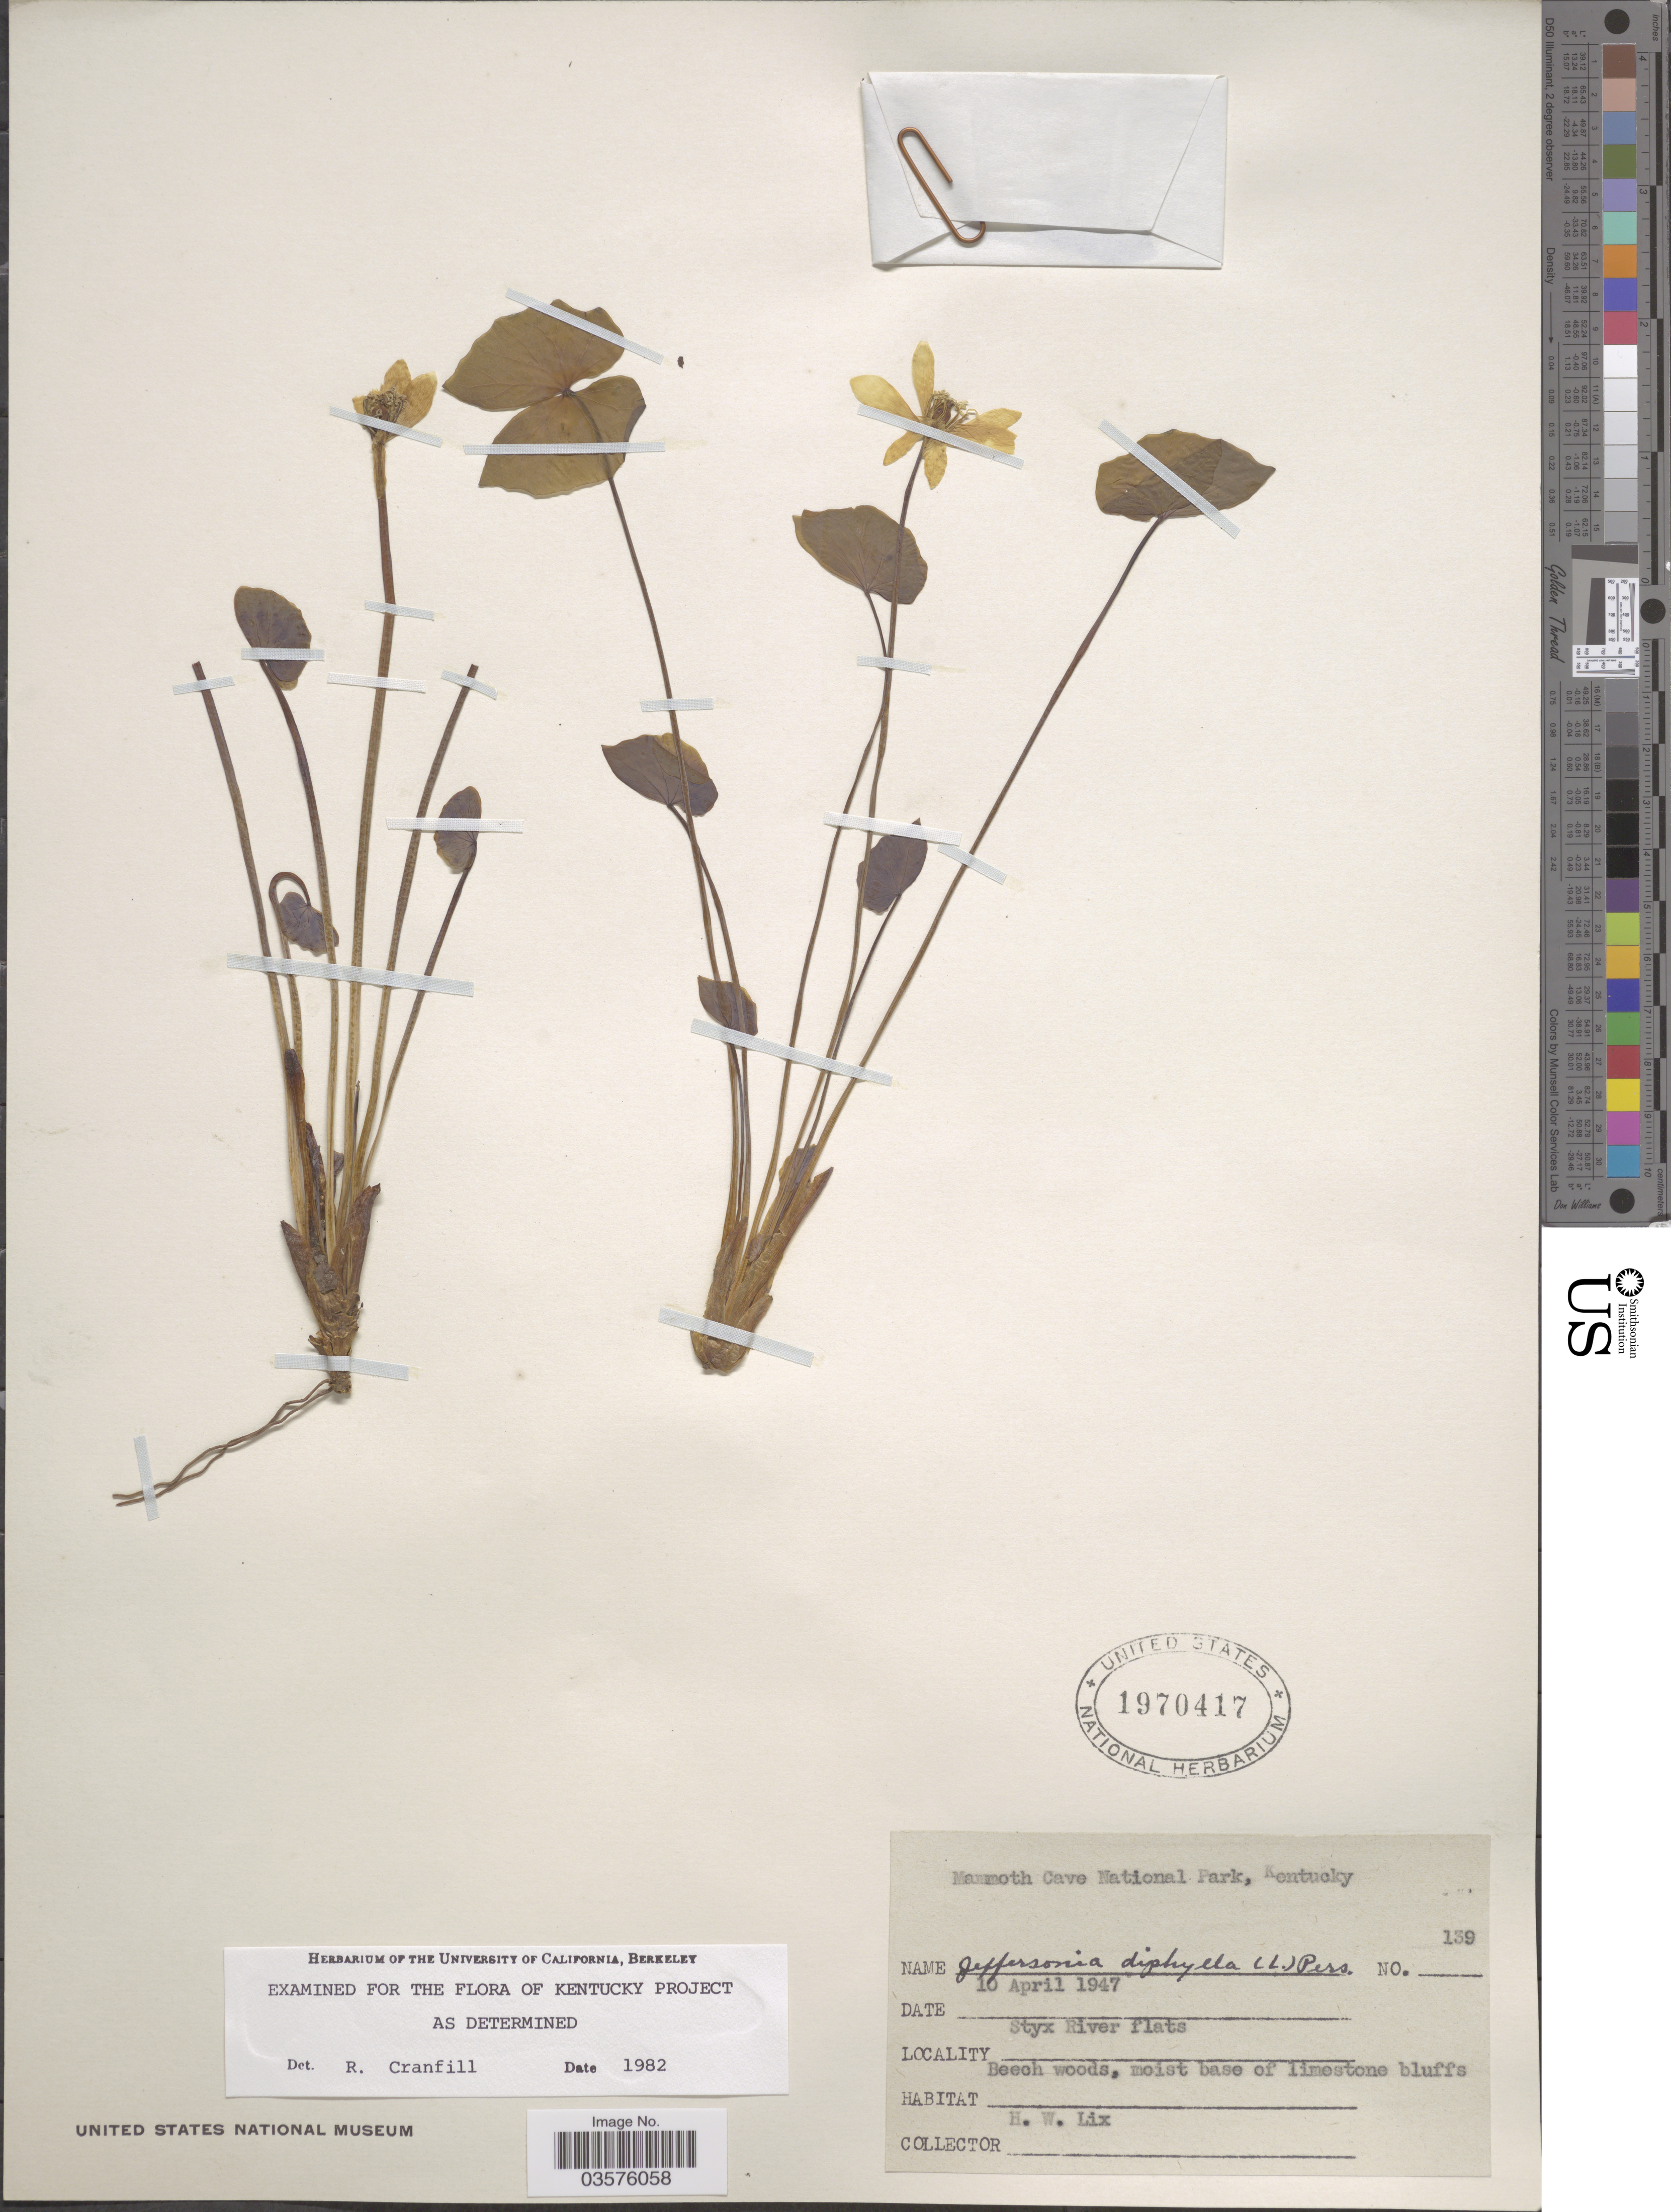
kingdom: Plantae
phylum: Tracheophyta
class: Magnoliopsida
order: Ranunculales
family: Berberidaceae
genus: Jeffersonia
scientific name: Jeffersonia diphylla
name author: (L.) Pers.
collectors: H. W. Lix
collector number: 139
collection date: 1947-04-10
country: United States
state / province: Kentucky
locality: Mammoth Cave National Park. Styx River flats.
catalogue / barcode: US 1970417